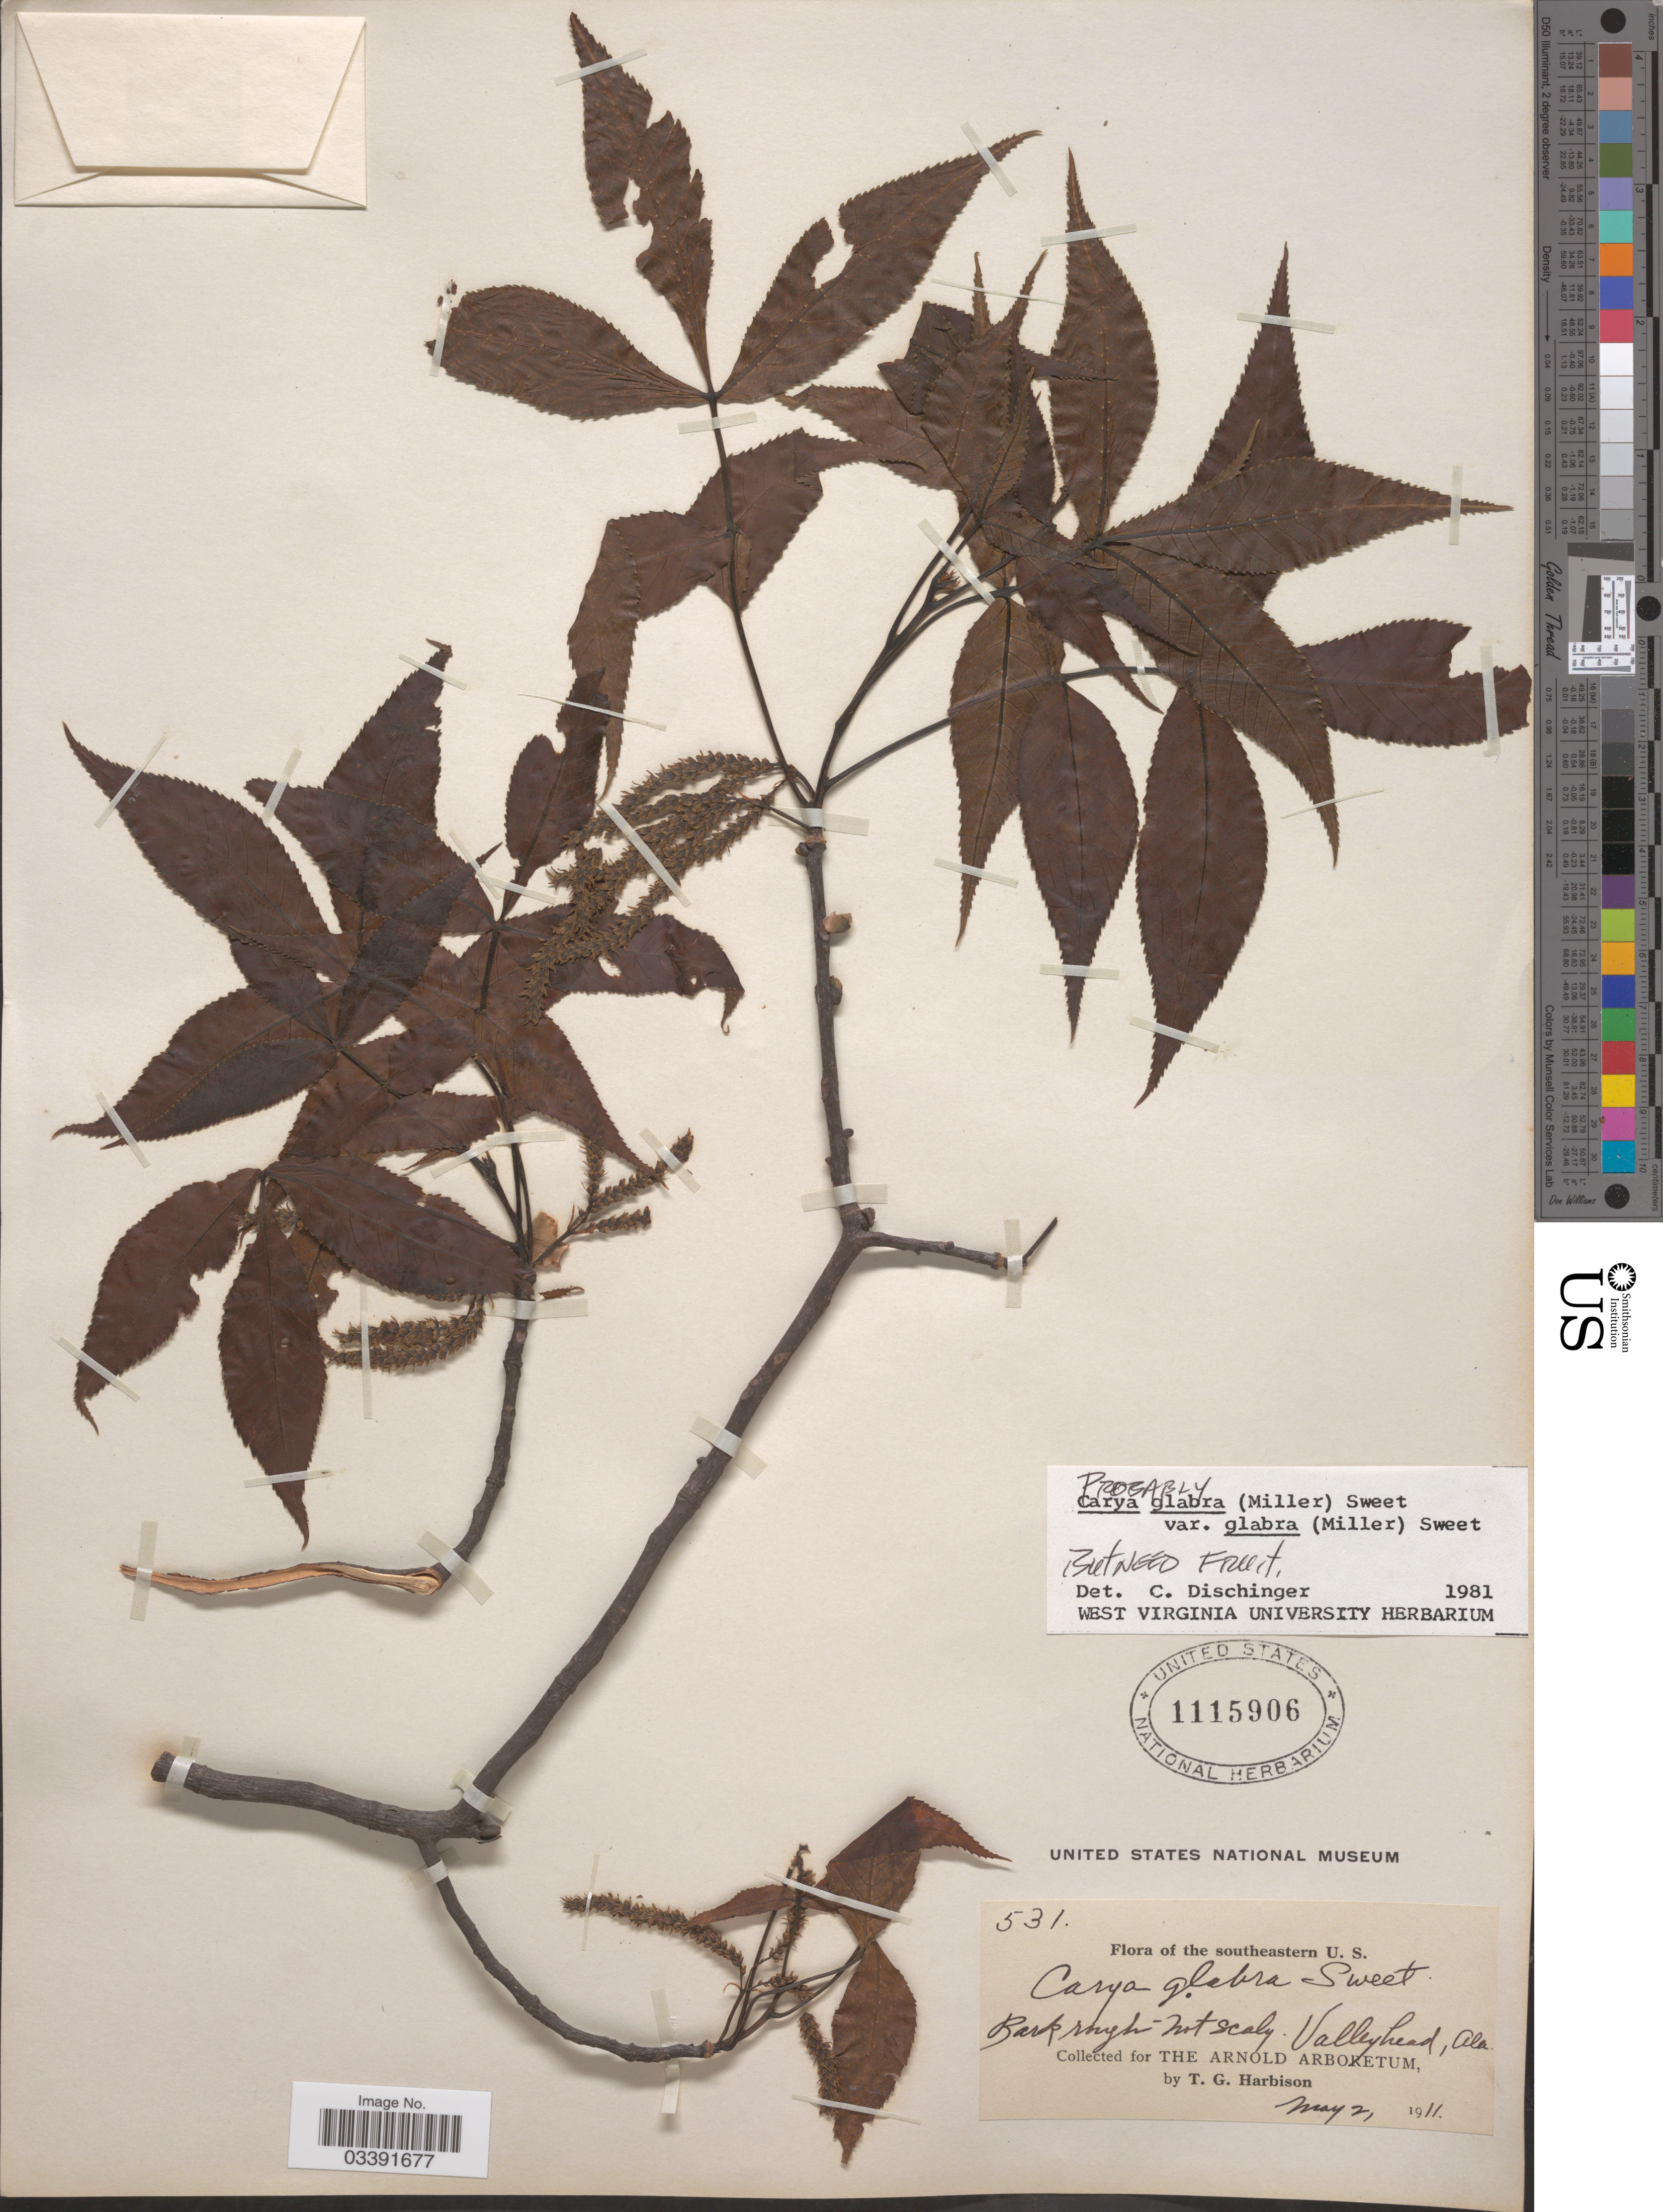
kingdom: Plantae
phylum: Tracheophyta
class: Magnoliopsida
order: Fagales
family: Juglandaceae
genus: Carya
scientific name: Carya glabra var. glabra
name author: (Mill.) Sweet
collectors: T. Harbison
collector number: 531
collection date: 1911-05-02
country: United States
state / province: Alabama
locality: Southeastern U. S. Valleyhead.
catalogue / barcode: US 1115906